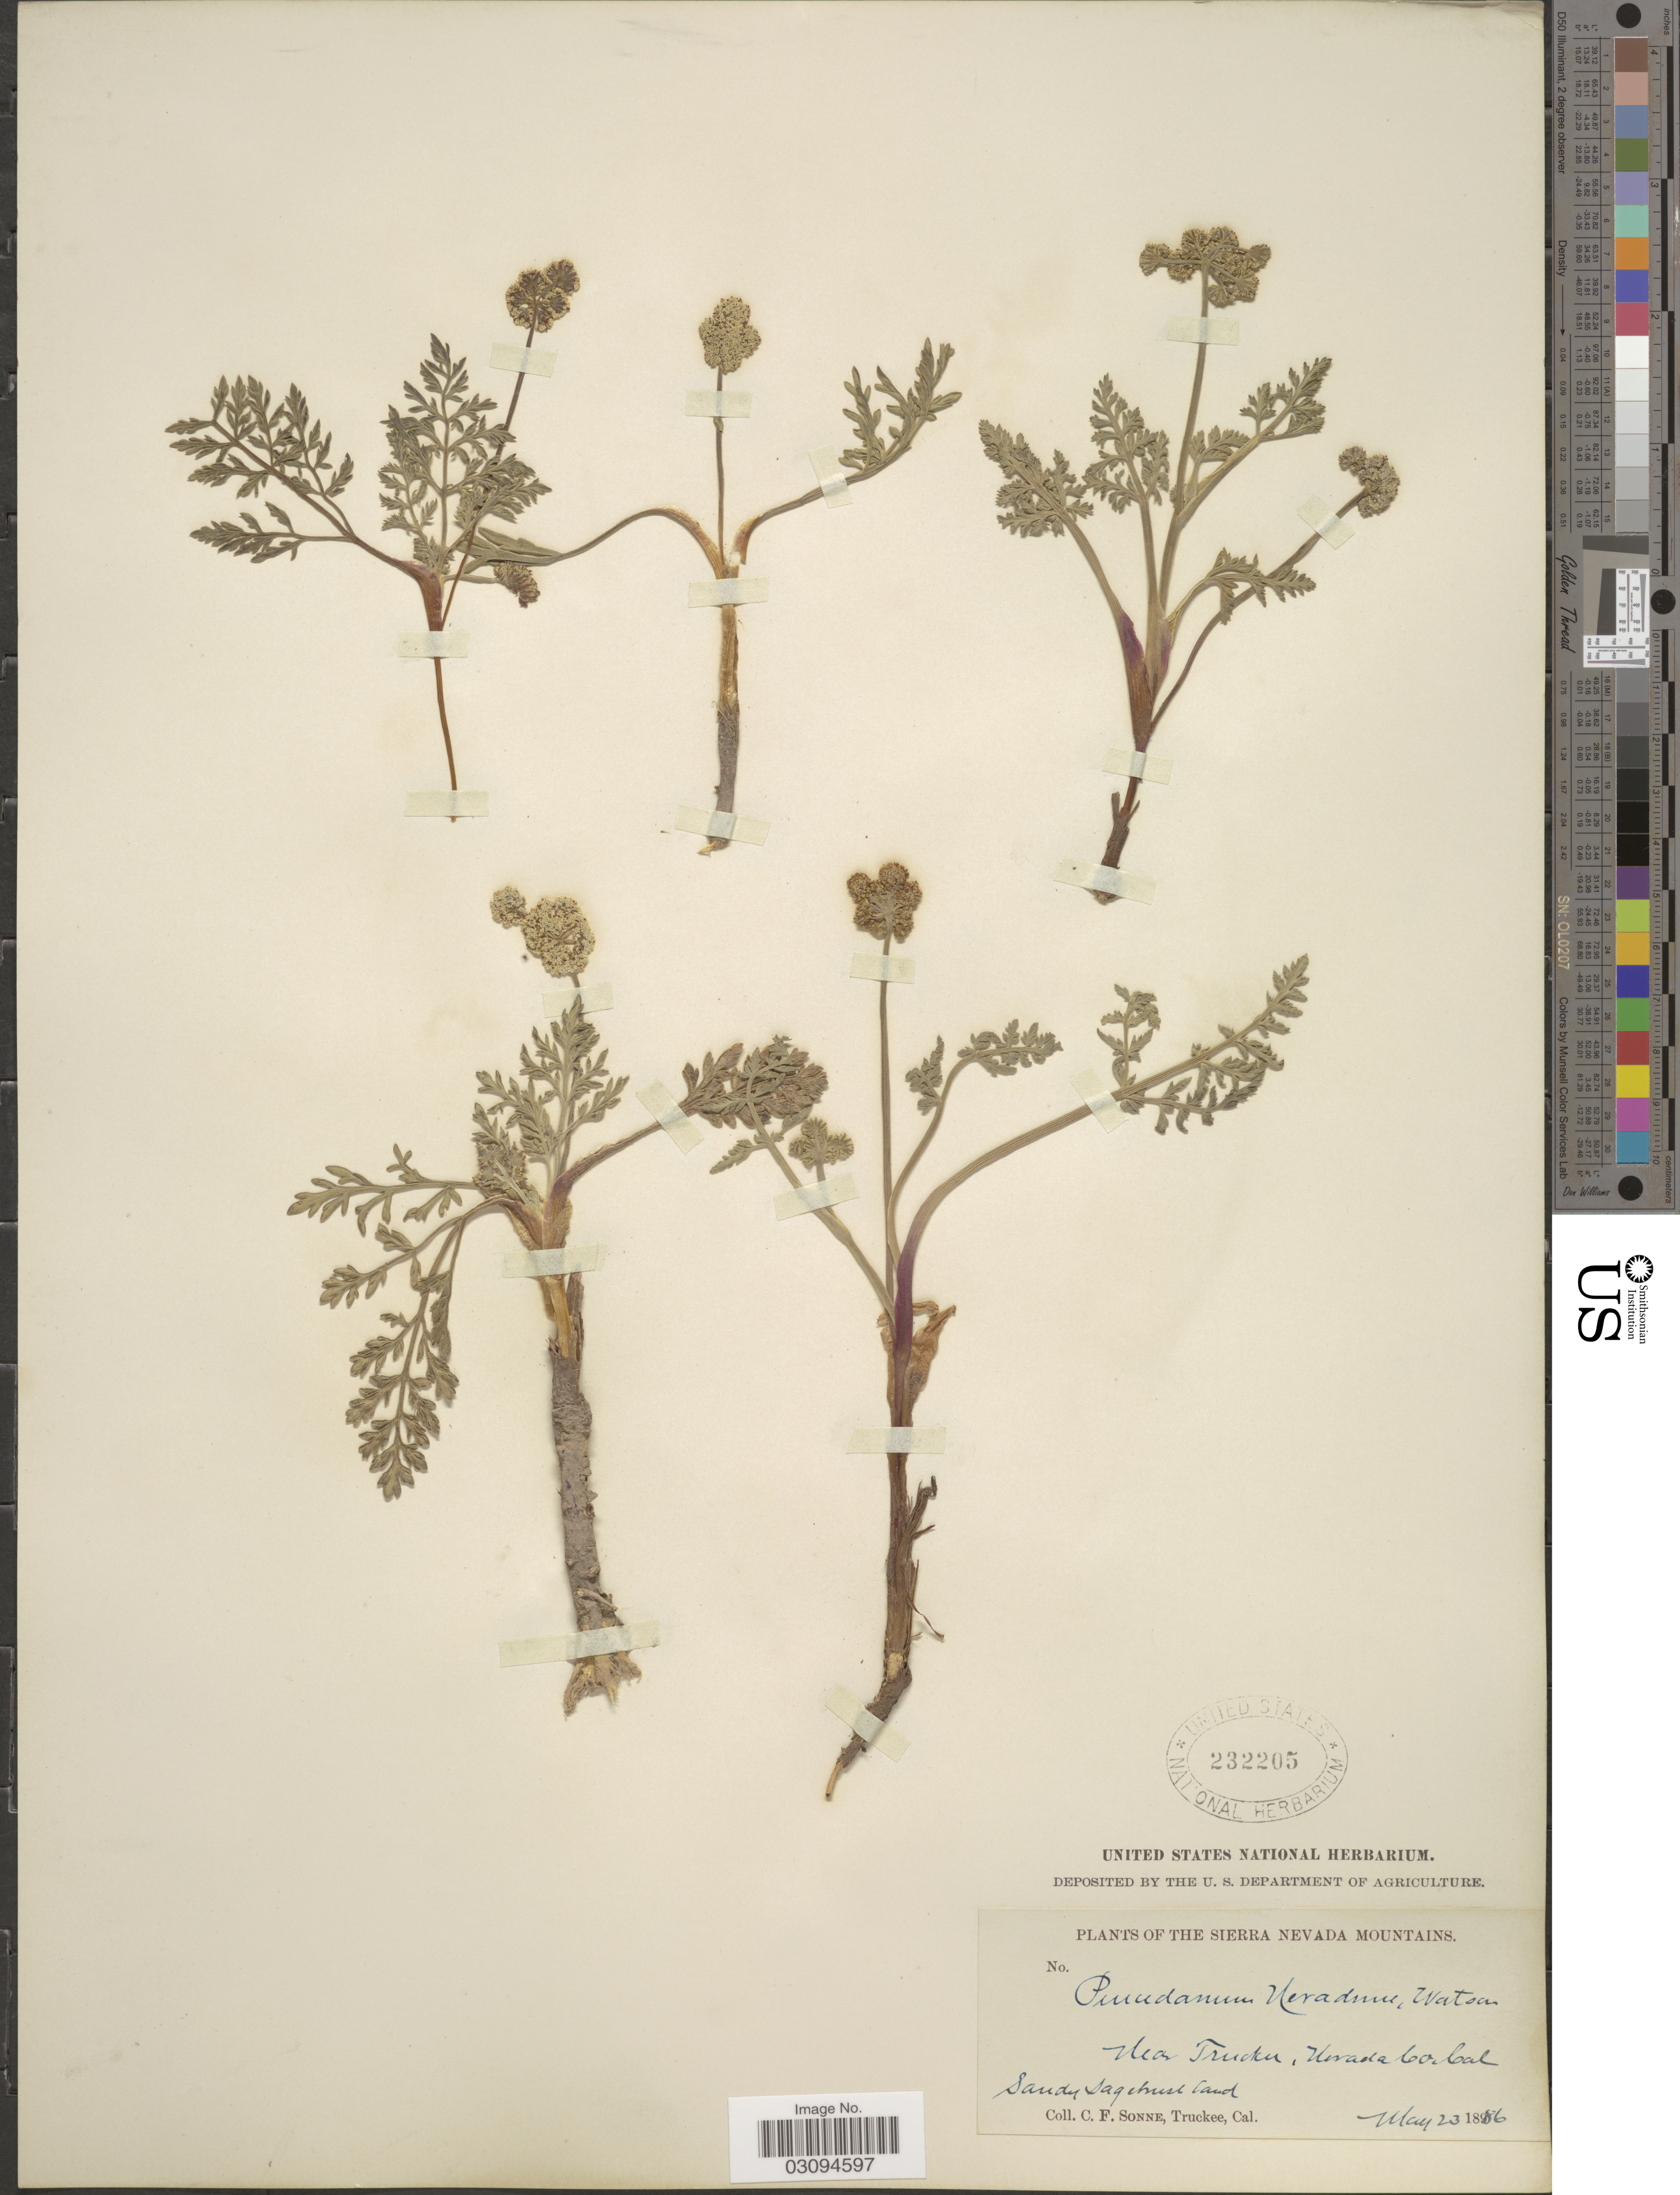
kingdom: Plantae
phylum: Tracheophyta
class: Magnoliopsida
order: Apiales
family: Apiaceae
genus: Lomatium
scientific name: Lomatium nevadense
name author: (S. Watson) J.M. Coult. & Rose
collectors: C. Sonne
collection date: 1886-05-23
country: United States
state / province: Nevada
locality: The Sierra Nevada Mountains. Near Truckee, Nevada Co. Cal.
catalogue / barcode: US 232205